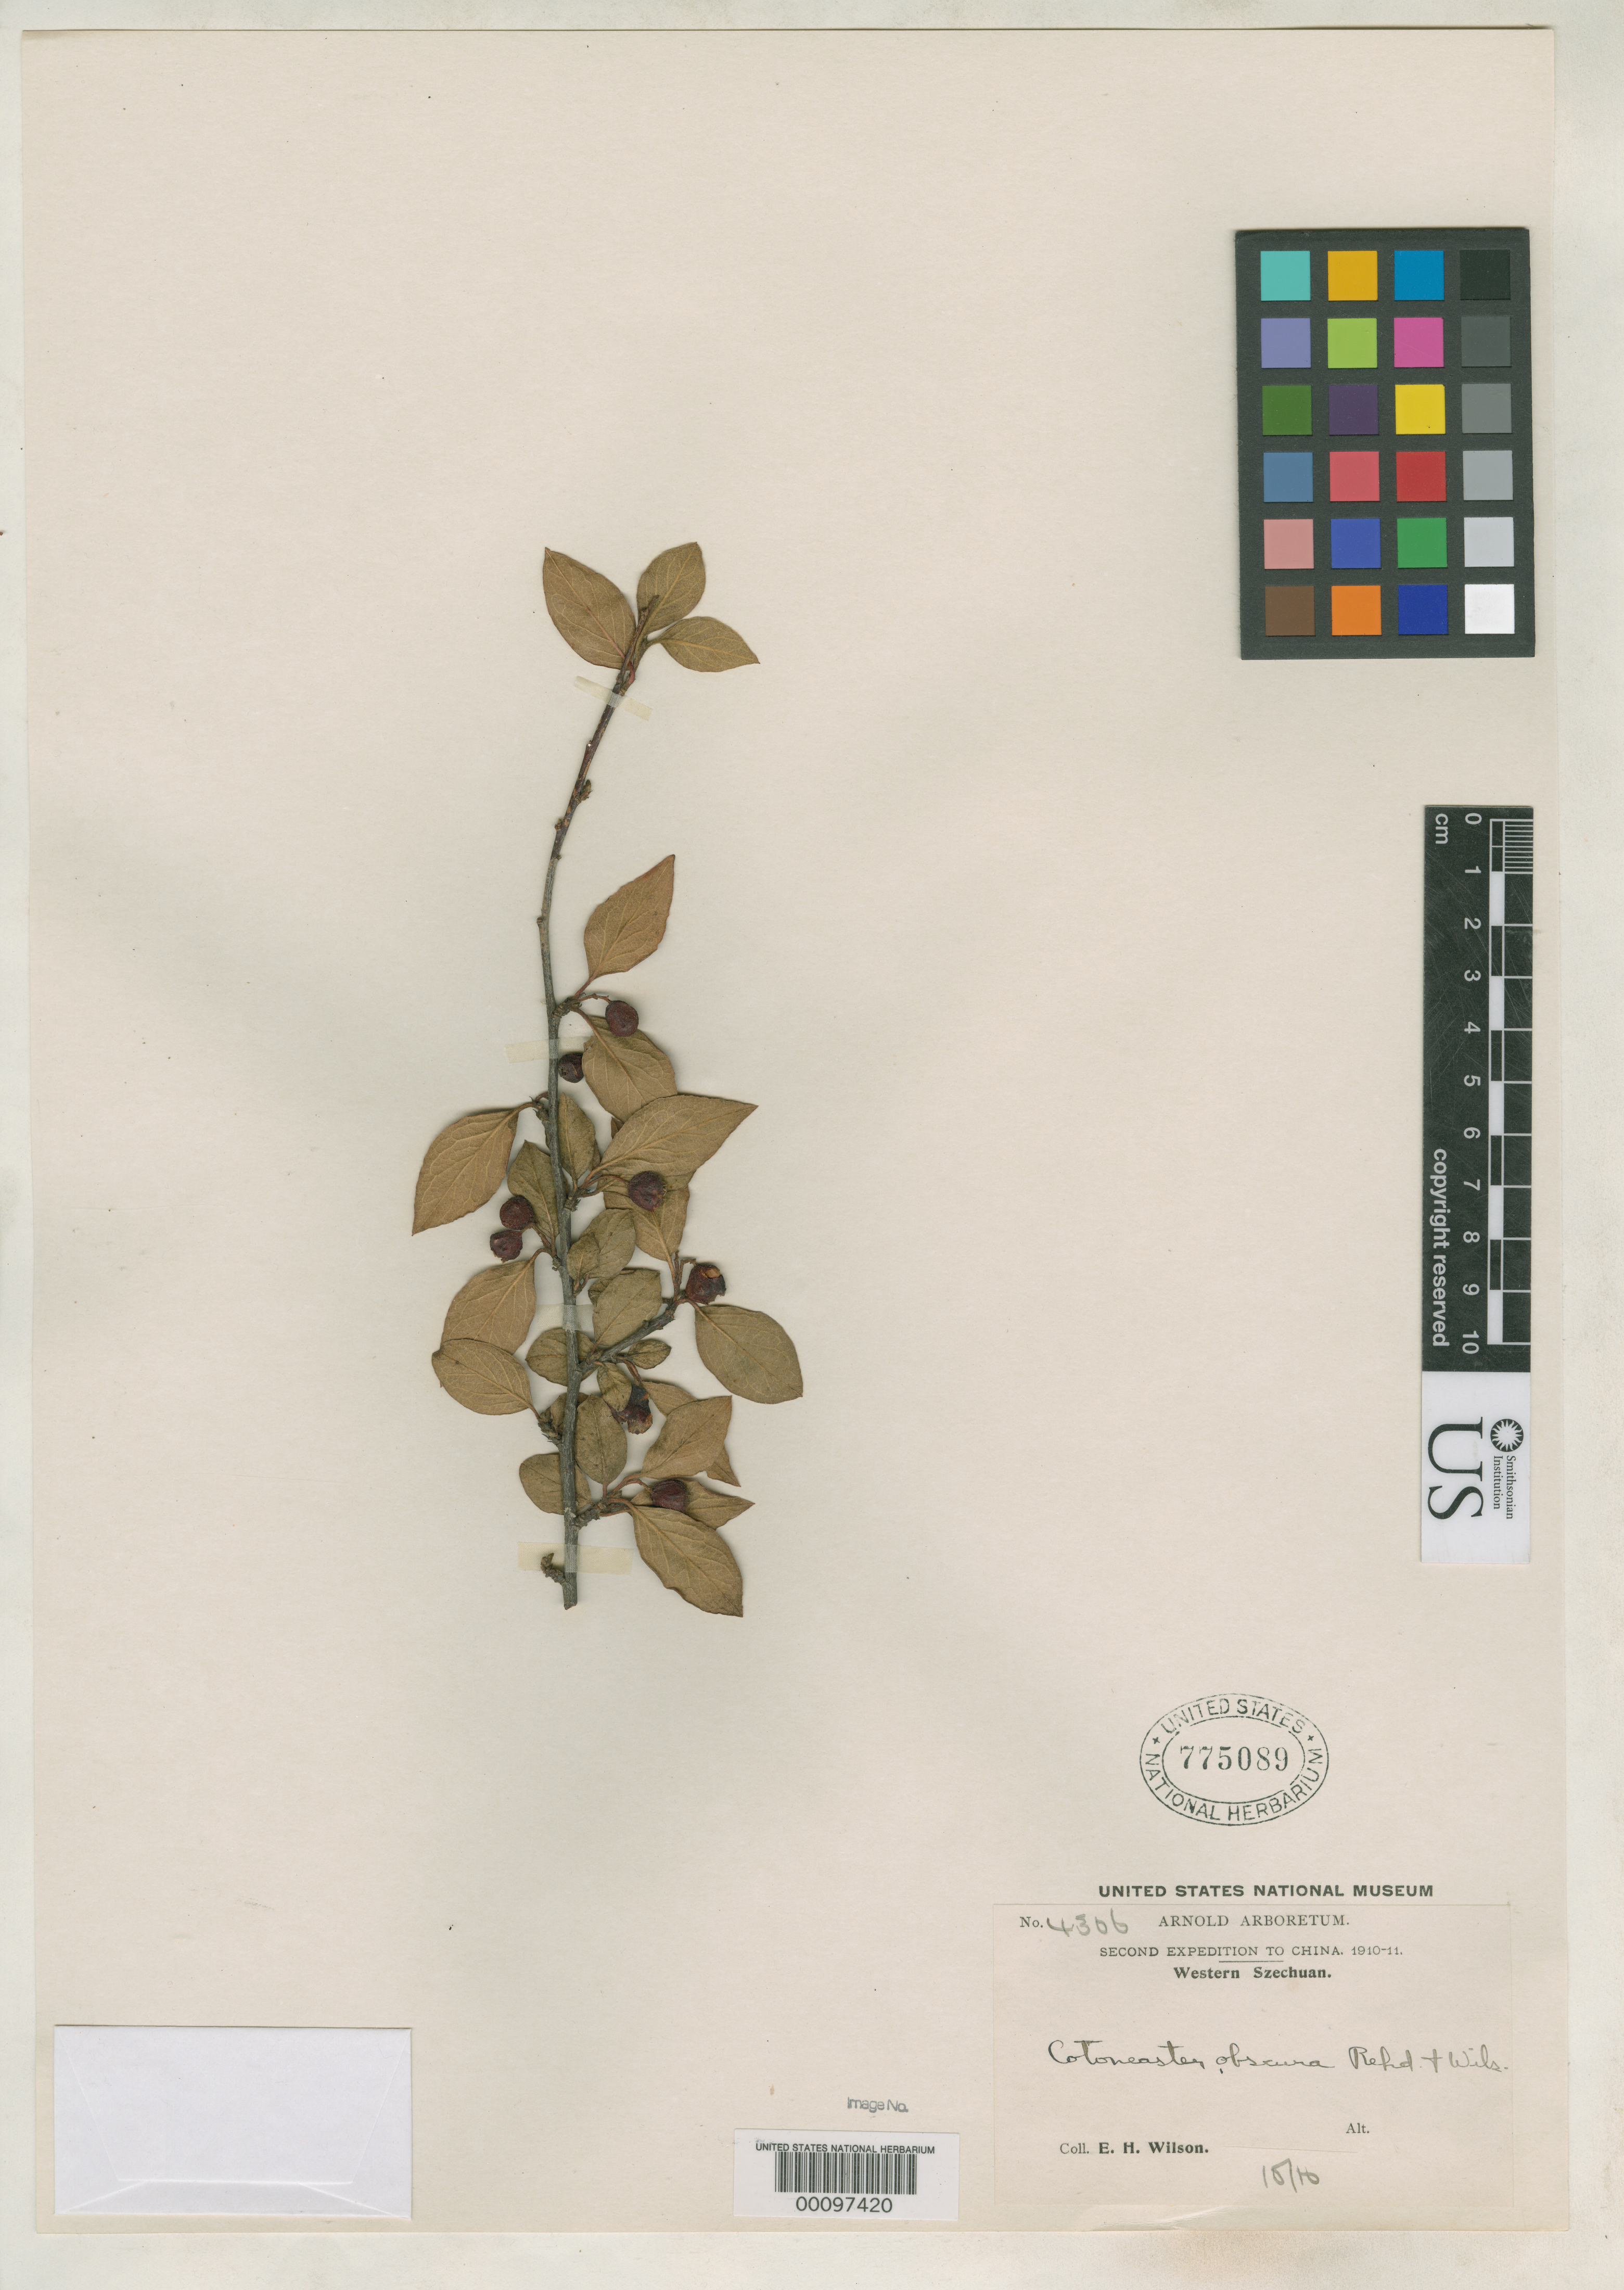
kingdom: Plantae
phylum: Tracheophyta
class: Magnoliopsida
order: Rosales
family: Rosaceae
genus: Cotoneaster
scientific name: Cotoneaster obscura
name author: Rehder & E.H. Wilson in Sarg.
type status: Isotype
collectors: E. H. Wilson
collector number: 4306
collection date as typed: Oct 1910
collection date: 1910-10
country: China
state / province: Sichuan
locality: Pan-lan-shan, W of Kuanhsien.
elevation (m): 2600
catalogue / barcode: US 775089